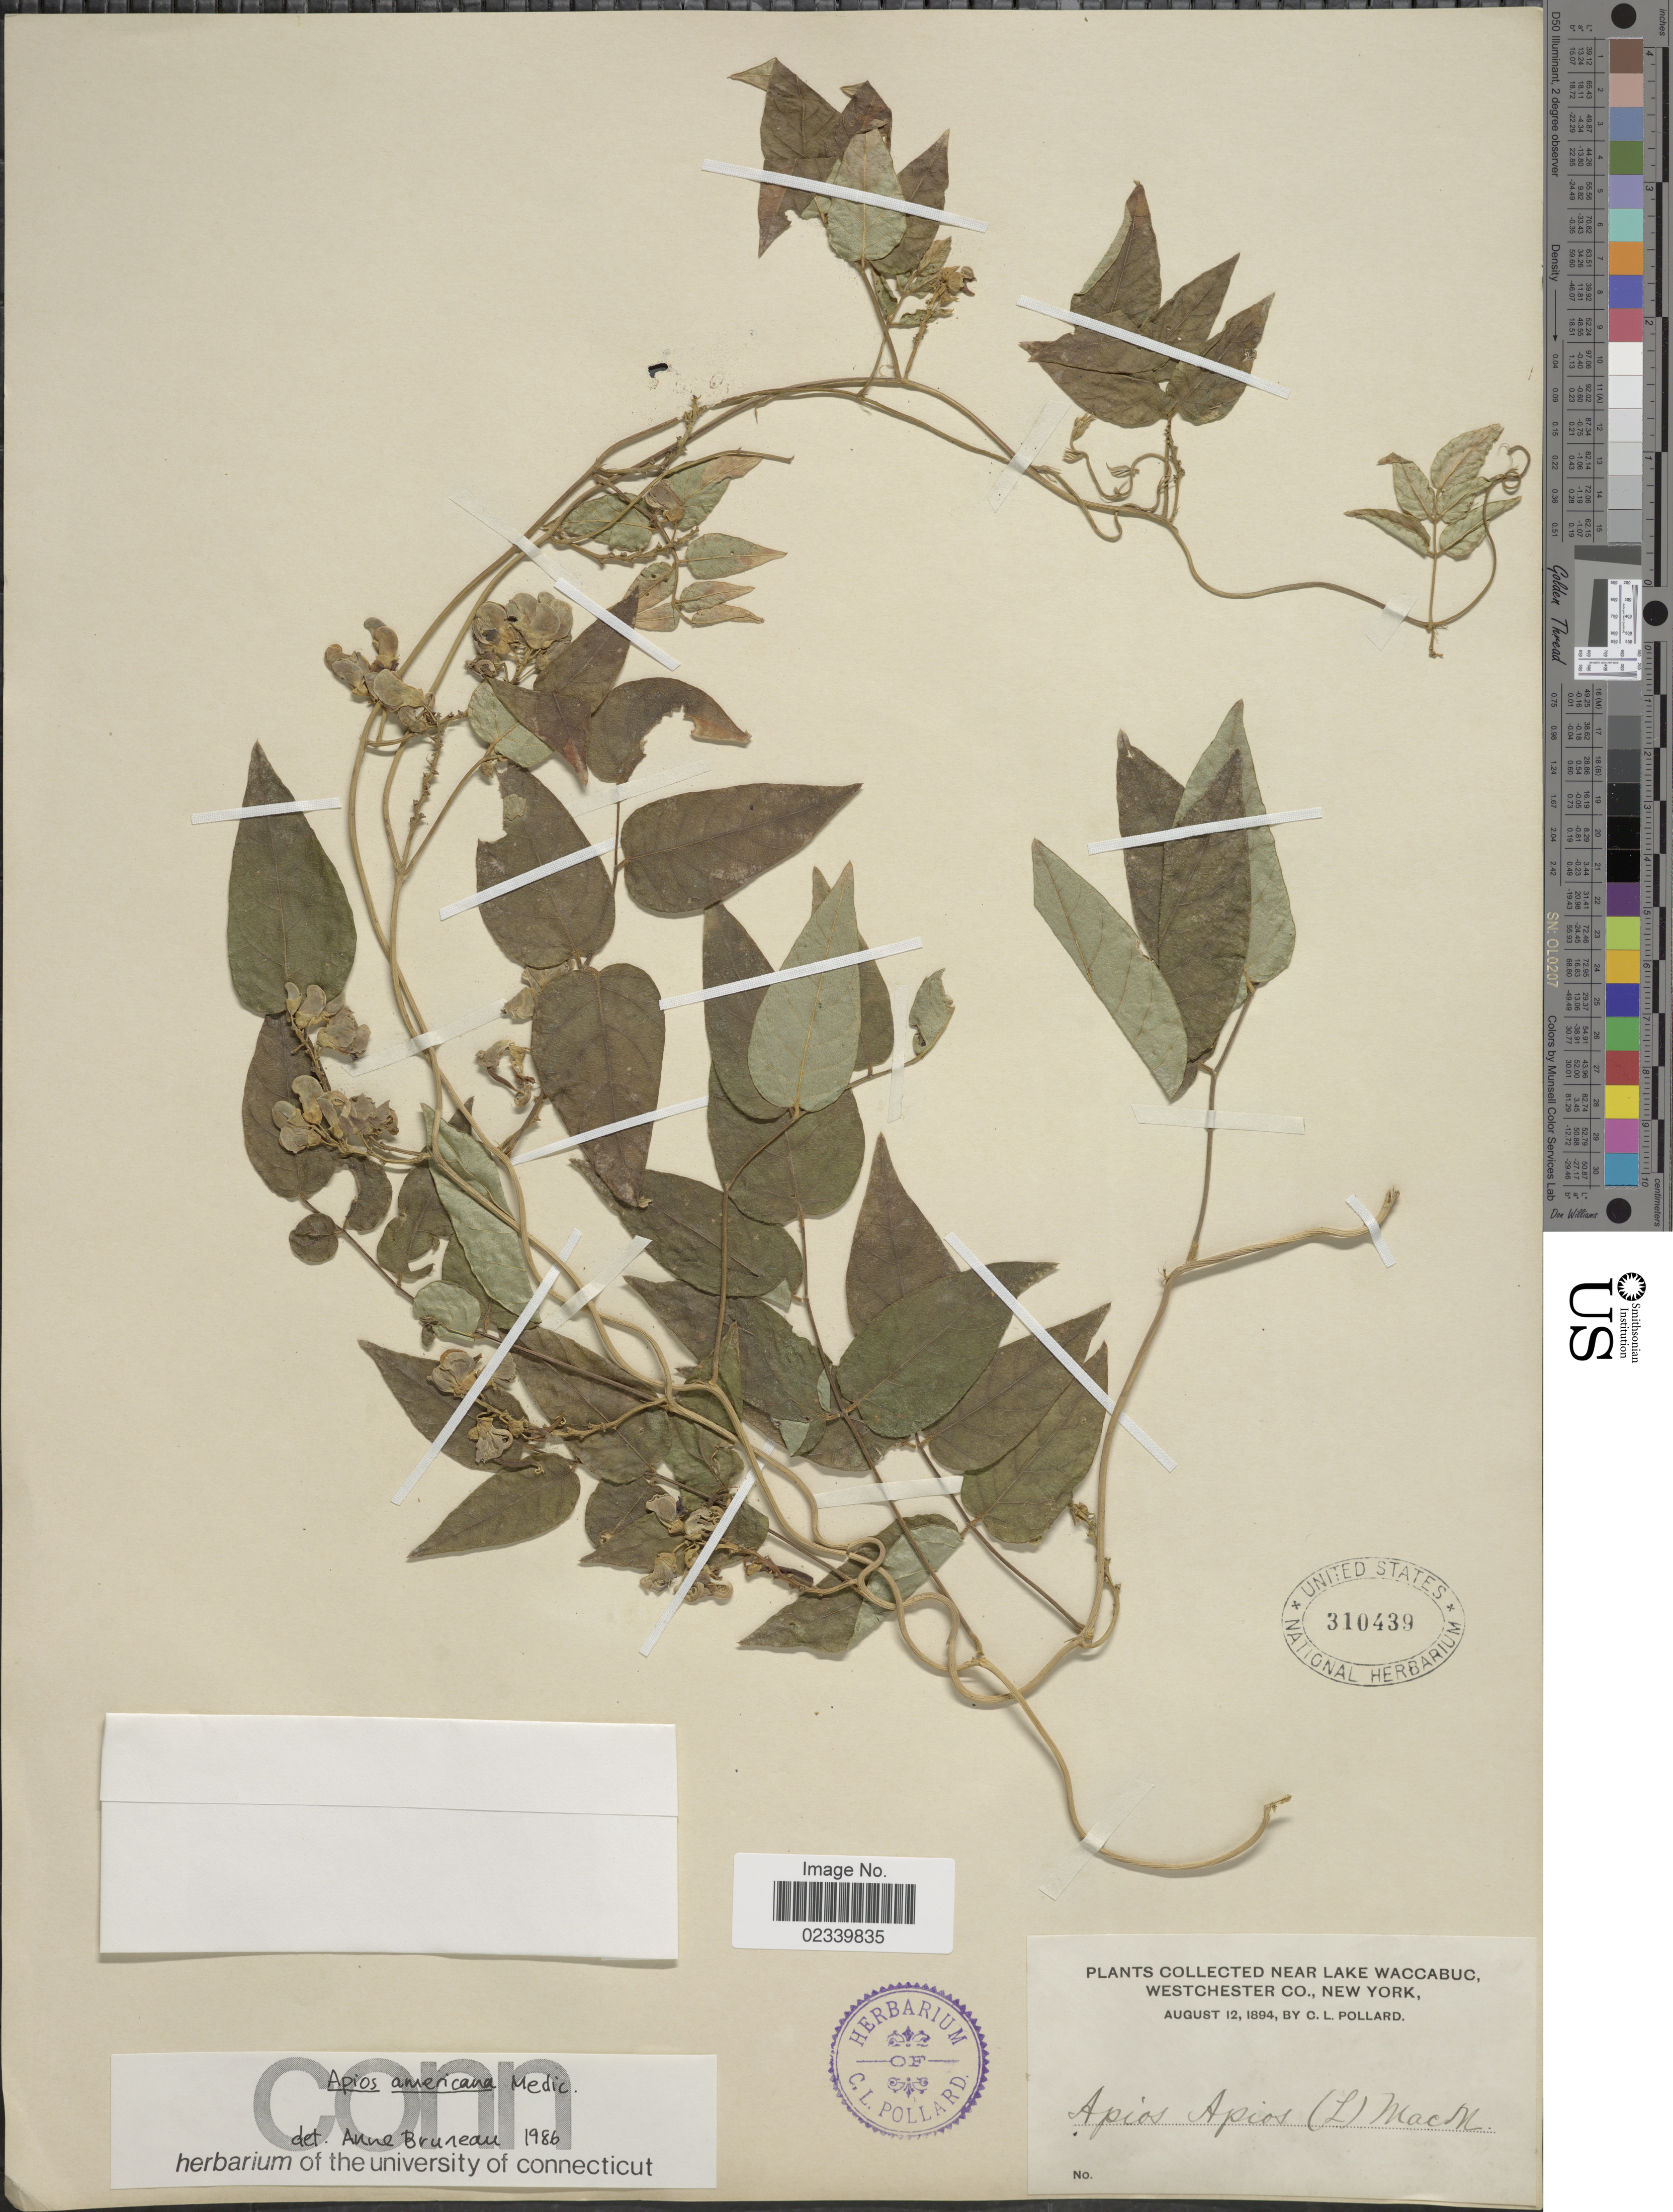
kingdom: Plantae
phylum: Tracheophyta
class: Magnoliopsida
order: Fabales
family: Fabaceae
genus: Apios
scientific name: Apios americana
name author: Medik.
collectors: C. L. Pollard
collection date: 1894-08-12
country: United States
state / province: New York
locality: Near Lake Waccabuc Westchester Co., New York.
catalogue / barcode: US 310439